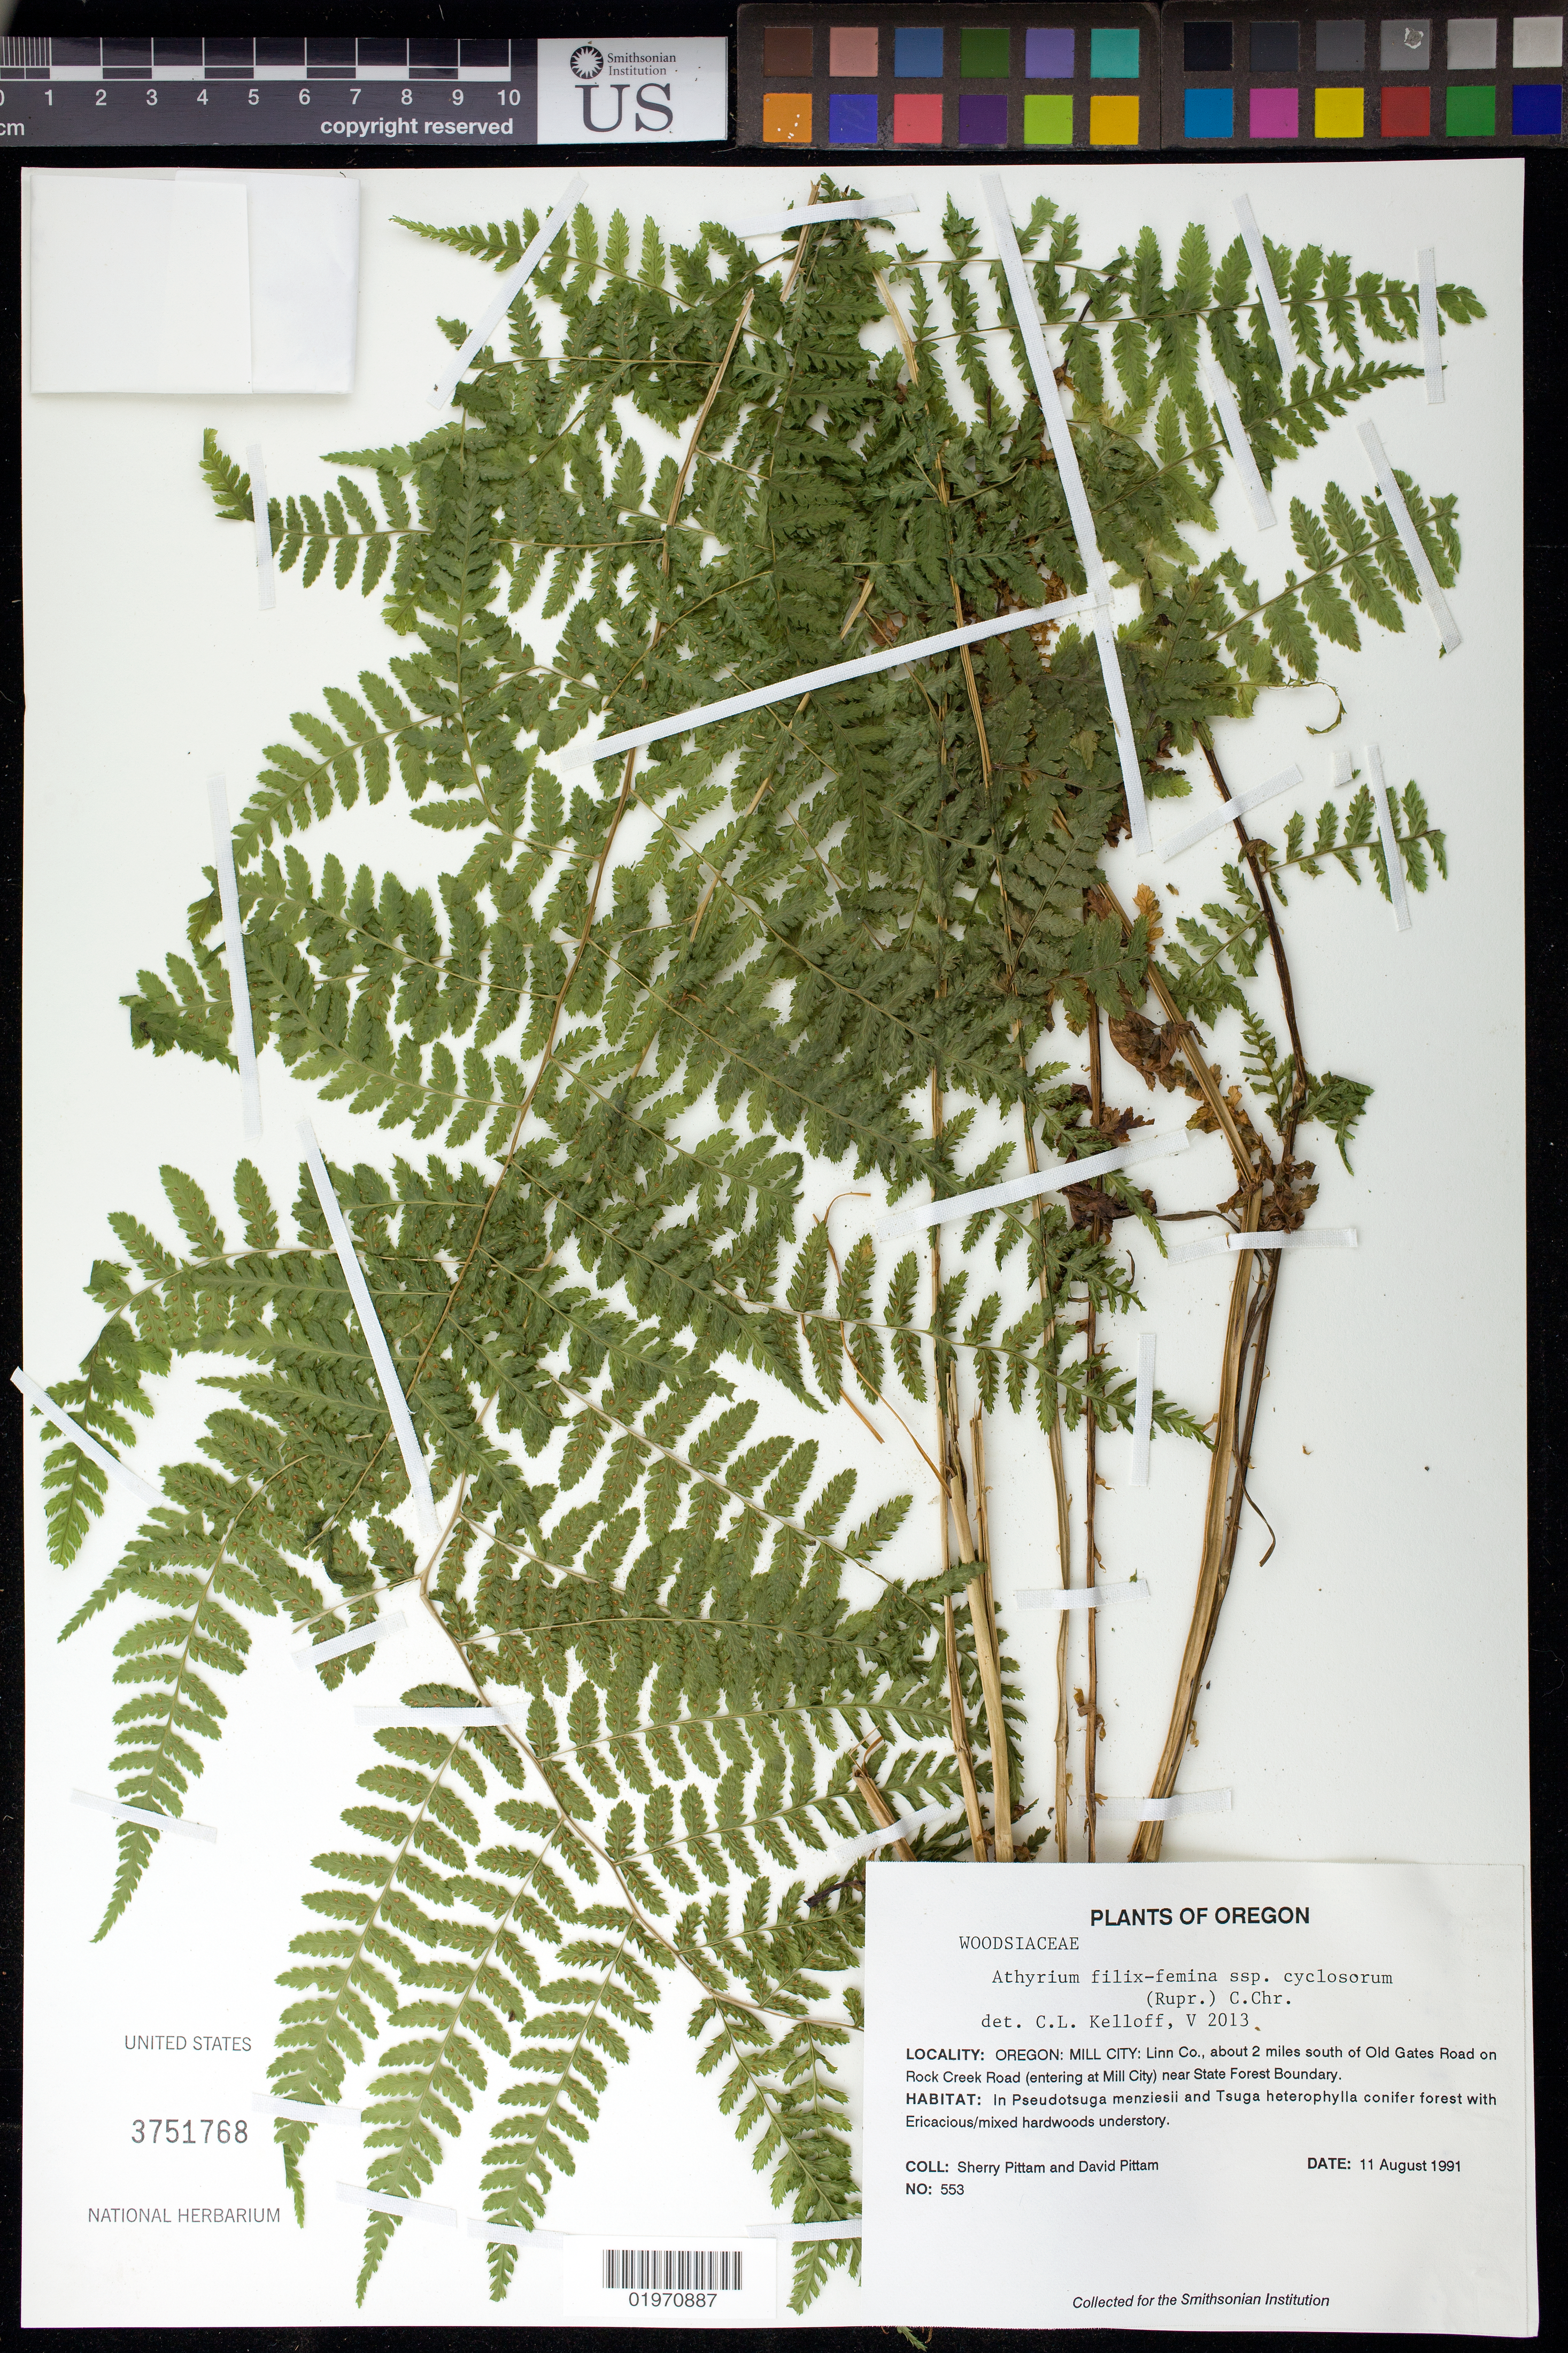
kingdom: Plantae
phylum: Tracheophyta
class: Polypodiopsida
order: Polypodiales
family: Athyriaceae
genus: Athyrium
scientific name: Athyrium filix-femina var. cyclosorum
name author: Rupr.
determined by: Kelloff, C. L.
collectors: S. Pittam & D. Pittam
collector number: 553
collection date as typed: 11 Aug 1991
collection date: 1991-08-11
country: United States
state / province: Oregon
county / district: Linn Co.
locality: Acout 2 miles S of Old Gates Road on Rock Creek Road (entering at Mill City) near State Forest Boundary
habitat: In Pseudotsuga menziesii and Tsuga heterophylla conifer forest with Ericacious/mixed hardwoods understory.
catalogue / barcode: US 3751768